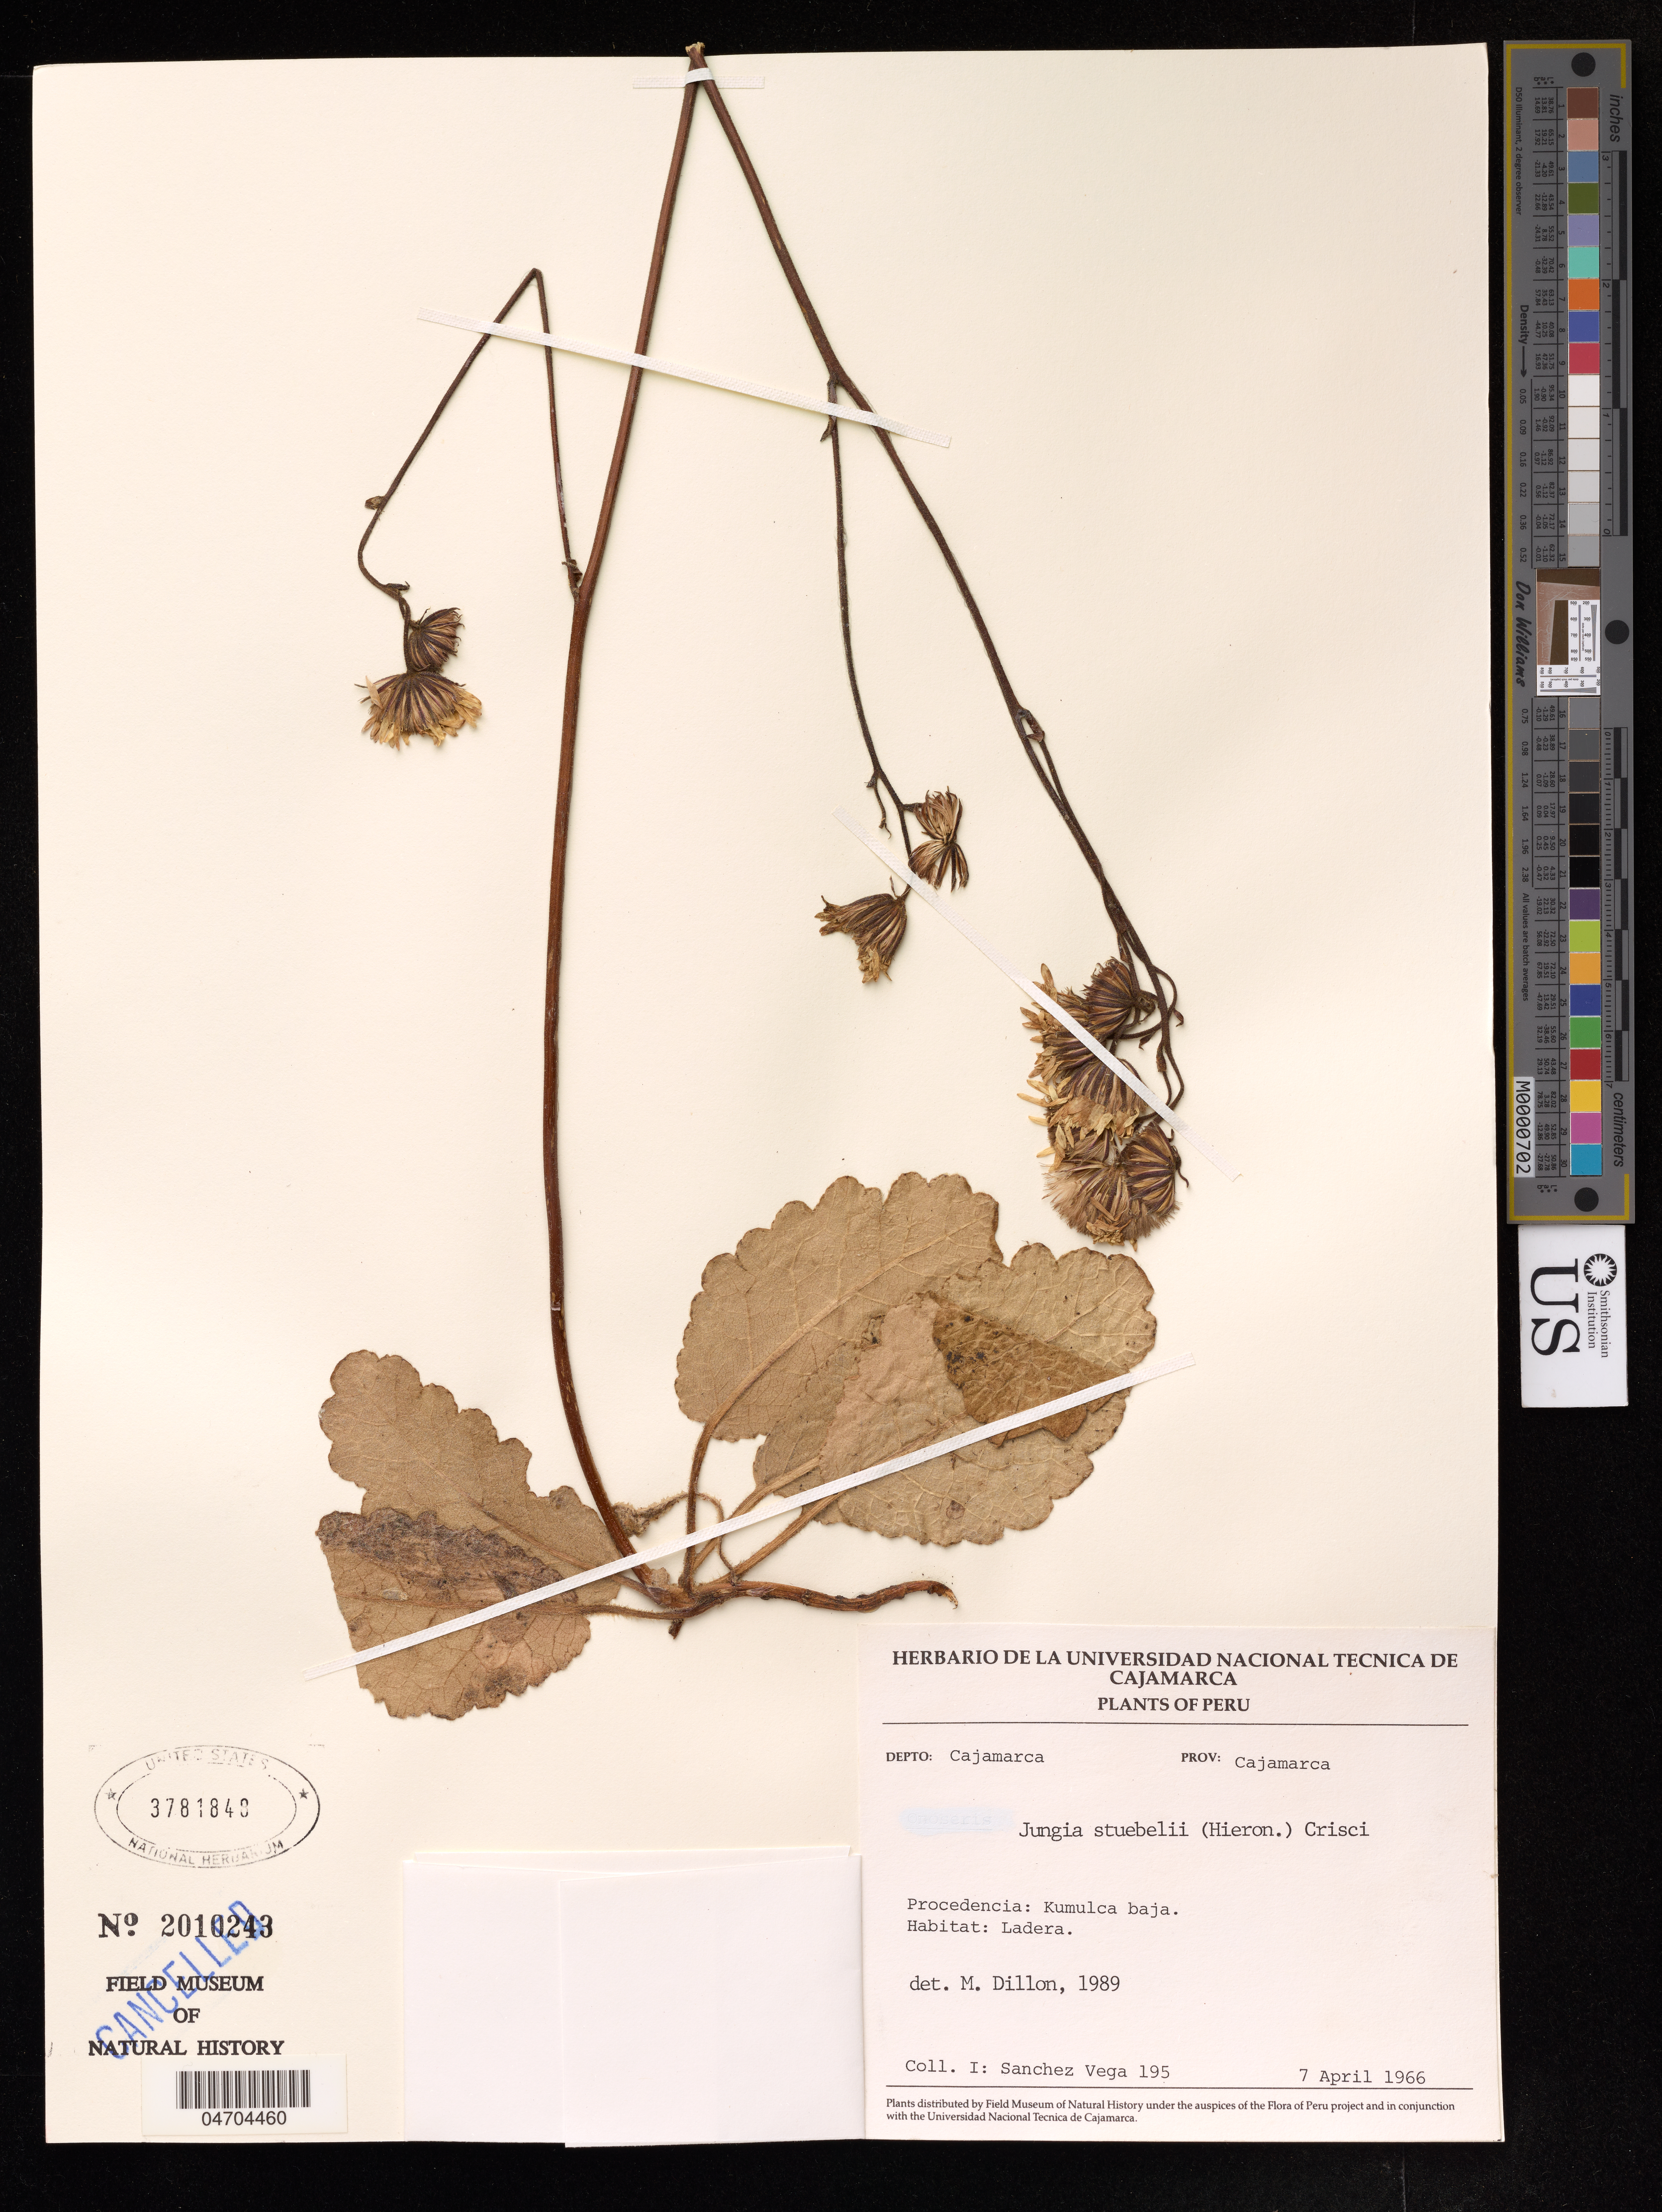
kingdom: Plantae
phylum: Tracheophyta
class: Magnoliopsida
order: Asterales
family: Asteraceae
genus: Jungia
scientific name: Jungia stuebelli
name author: (Hieron.) Crisci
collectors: Sanchez Vega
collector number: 195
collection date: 1966-04-07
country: Peru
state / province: Cajamarca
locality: Procedencia: Kumulca baja.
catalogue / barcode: US 3781848